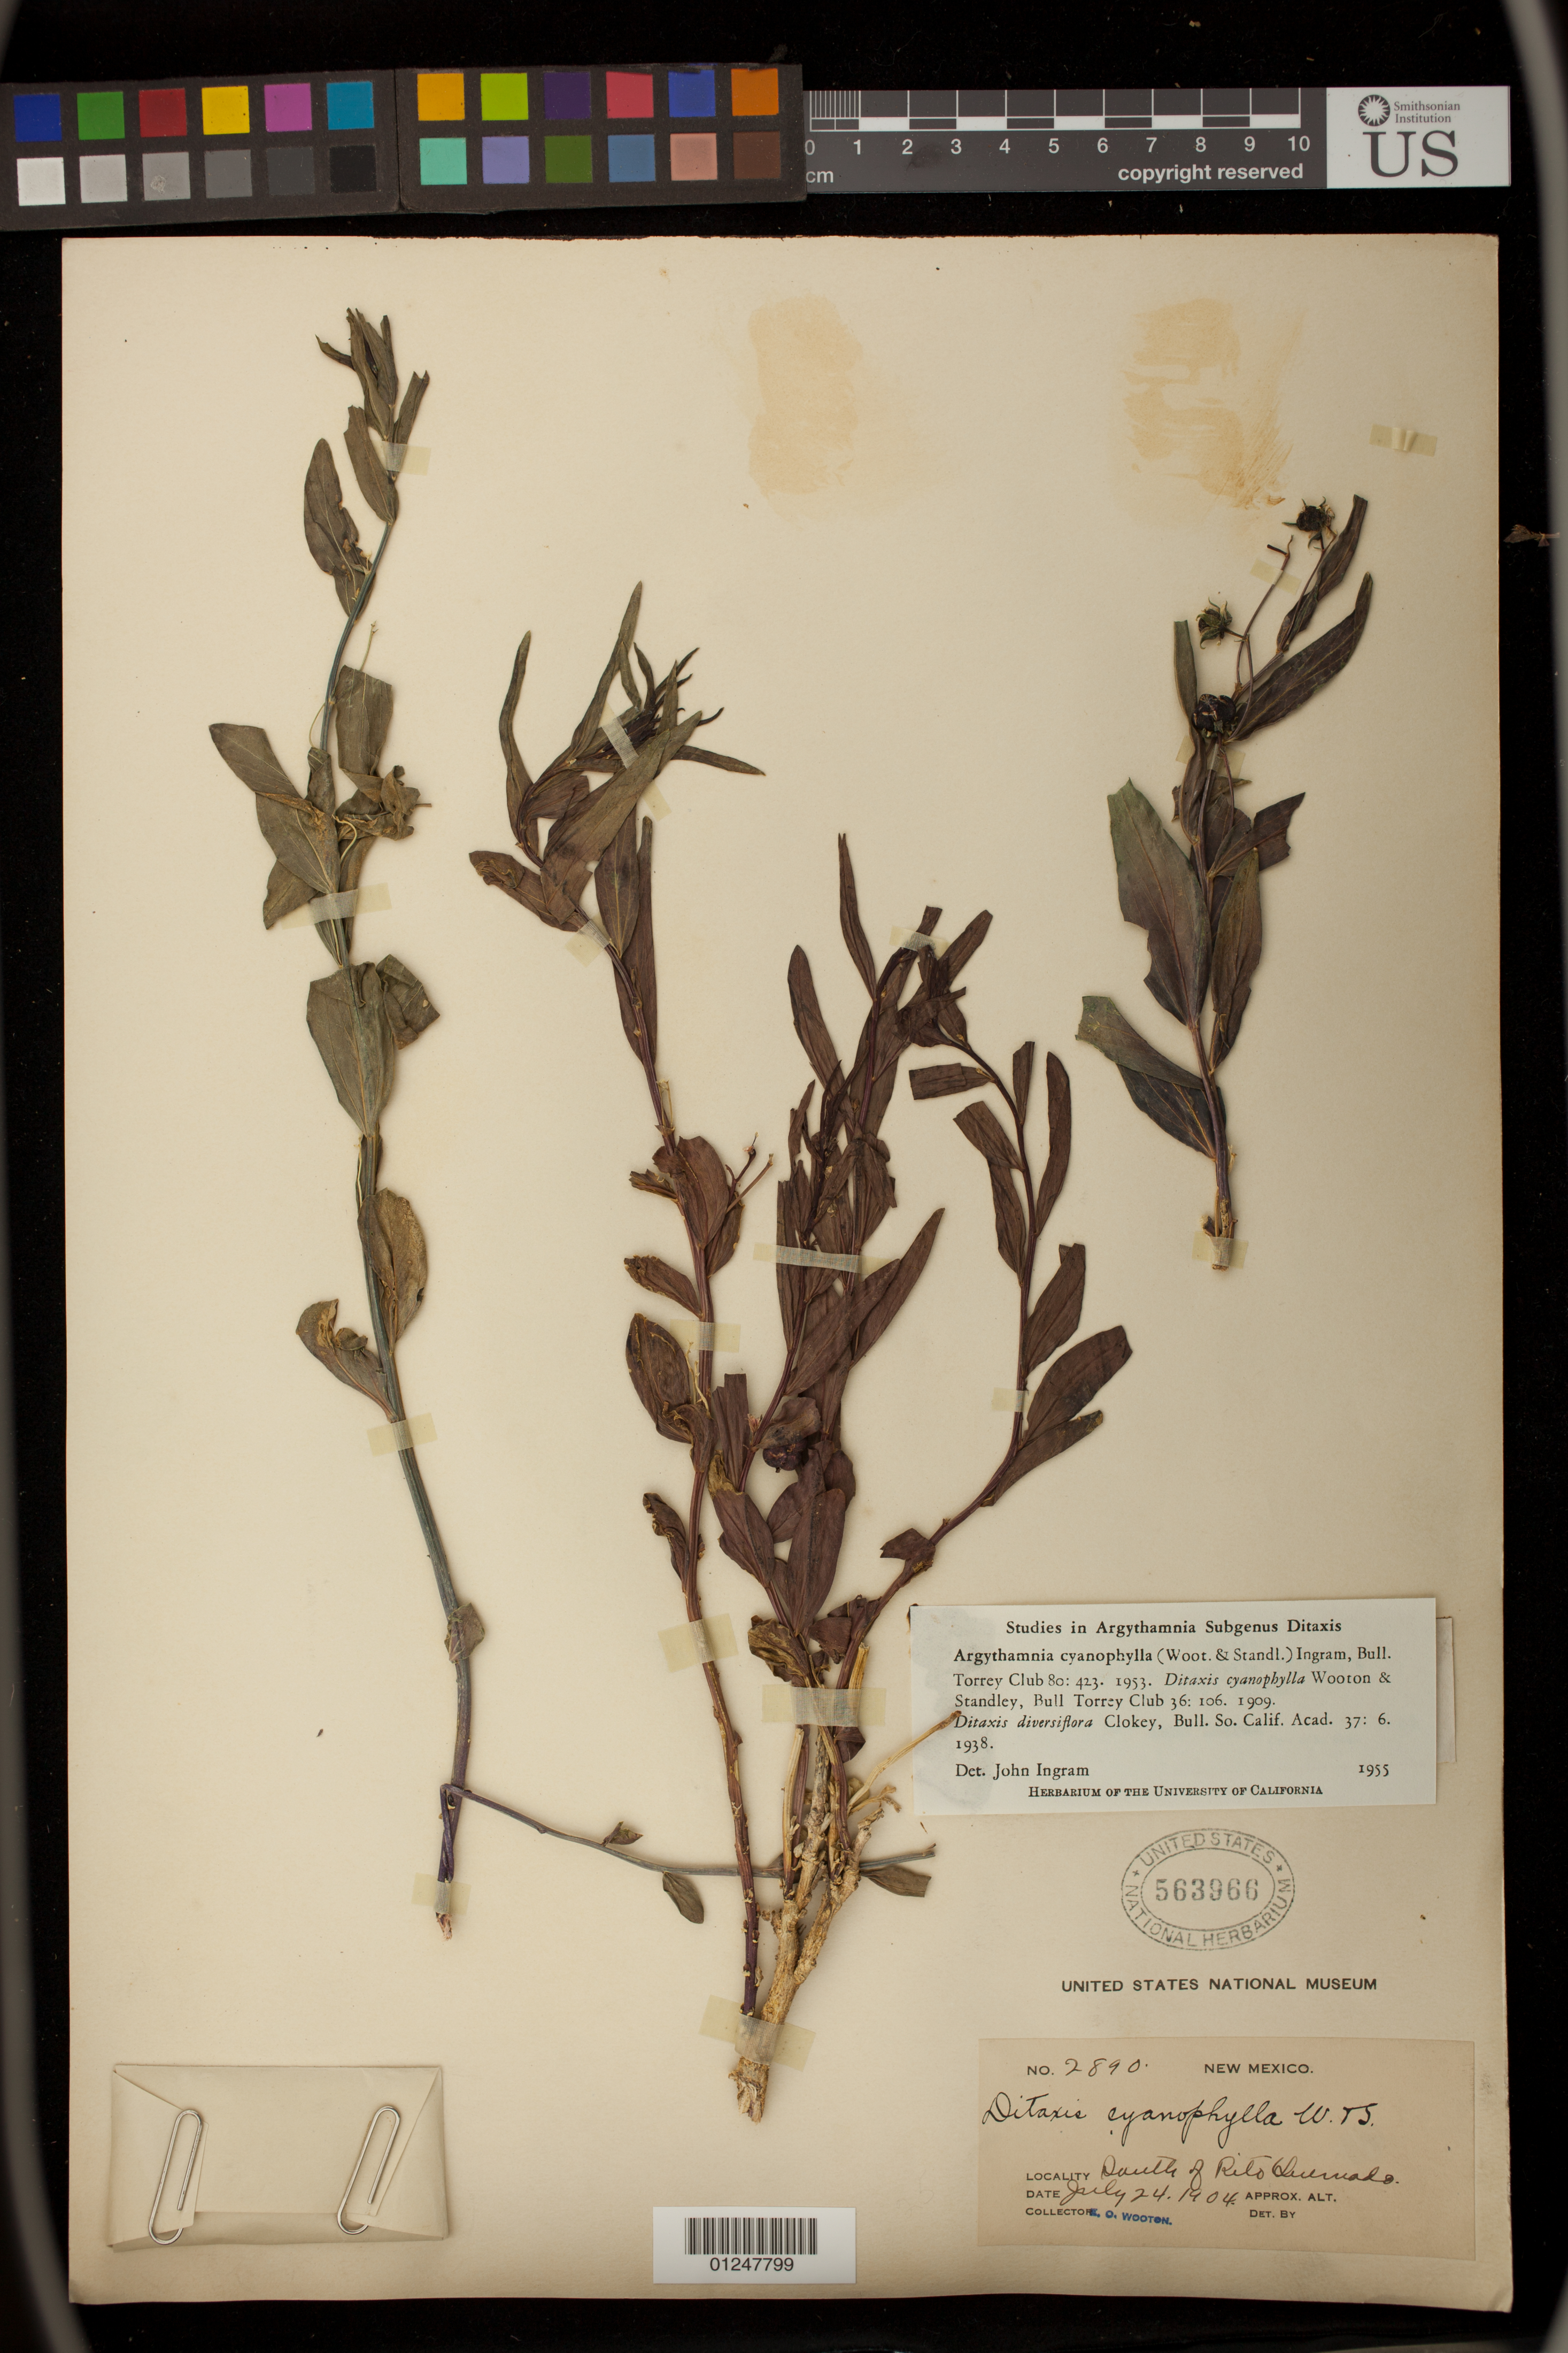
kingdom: Plantae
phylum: Tracheophyta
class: Magnoliopsida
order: Malpighiales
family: Euphorbiaceae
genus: Argythamnia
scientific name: Argythamnia cyanophylla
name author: (Wooton & Standl.) J.W. Ingram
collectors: E. O. Wooton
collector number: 2890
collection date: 1904-07-24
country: United States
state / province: New Mexico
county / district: Santa Fe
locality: South of Rito Quemado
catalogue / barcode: US 563966